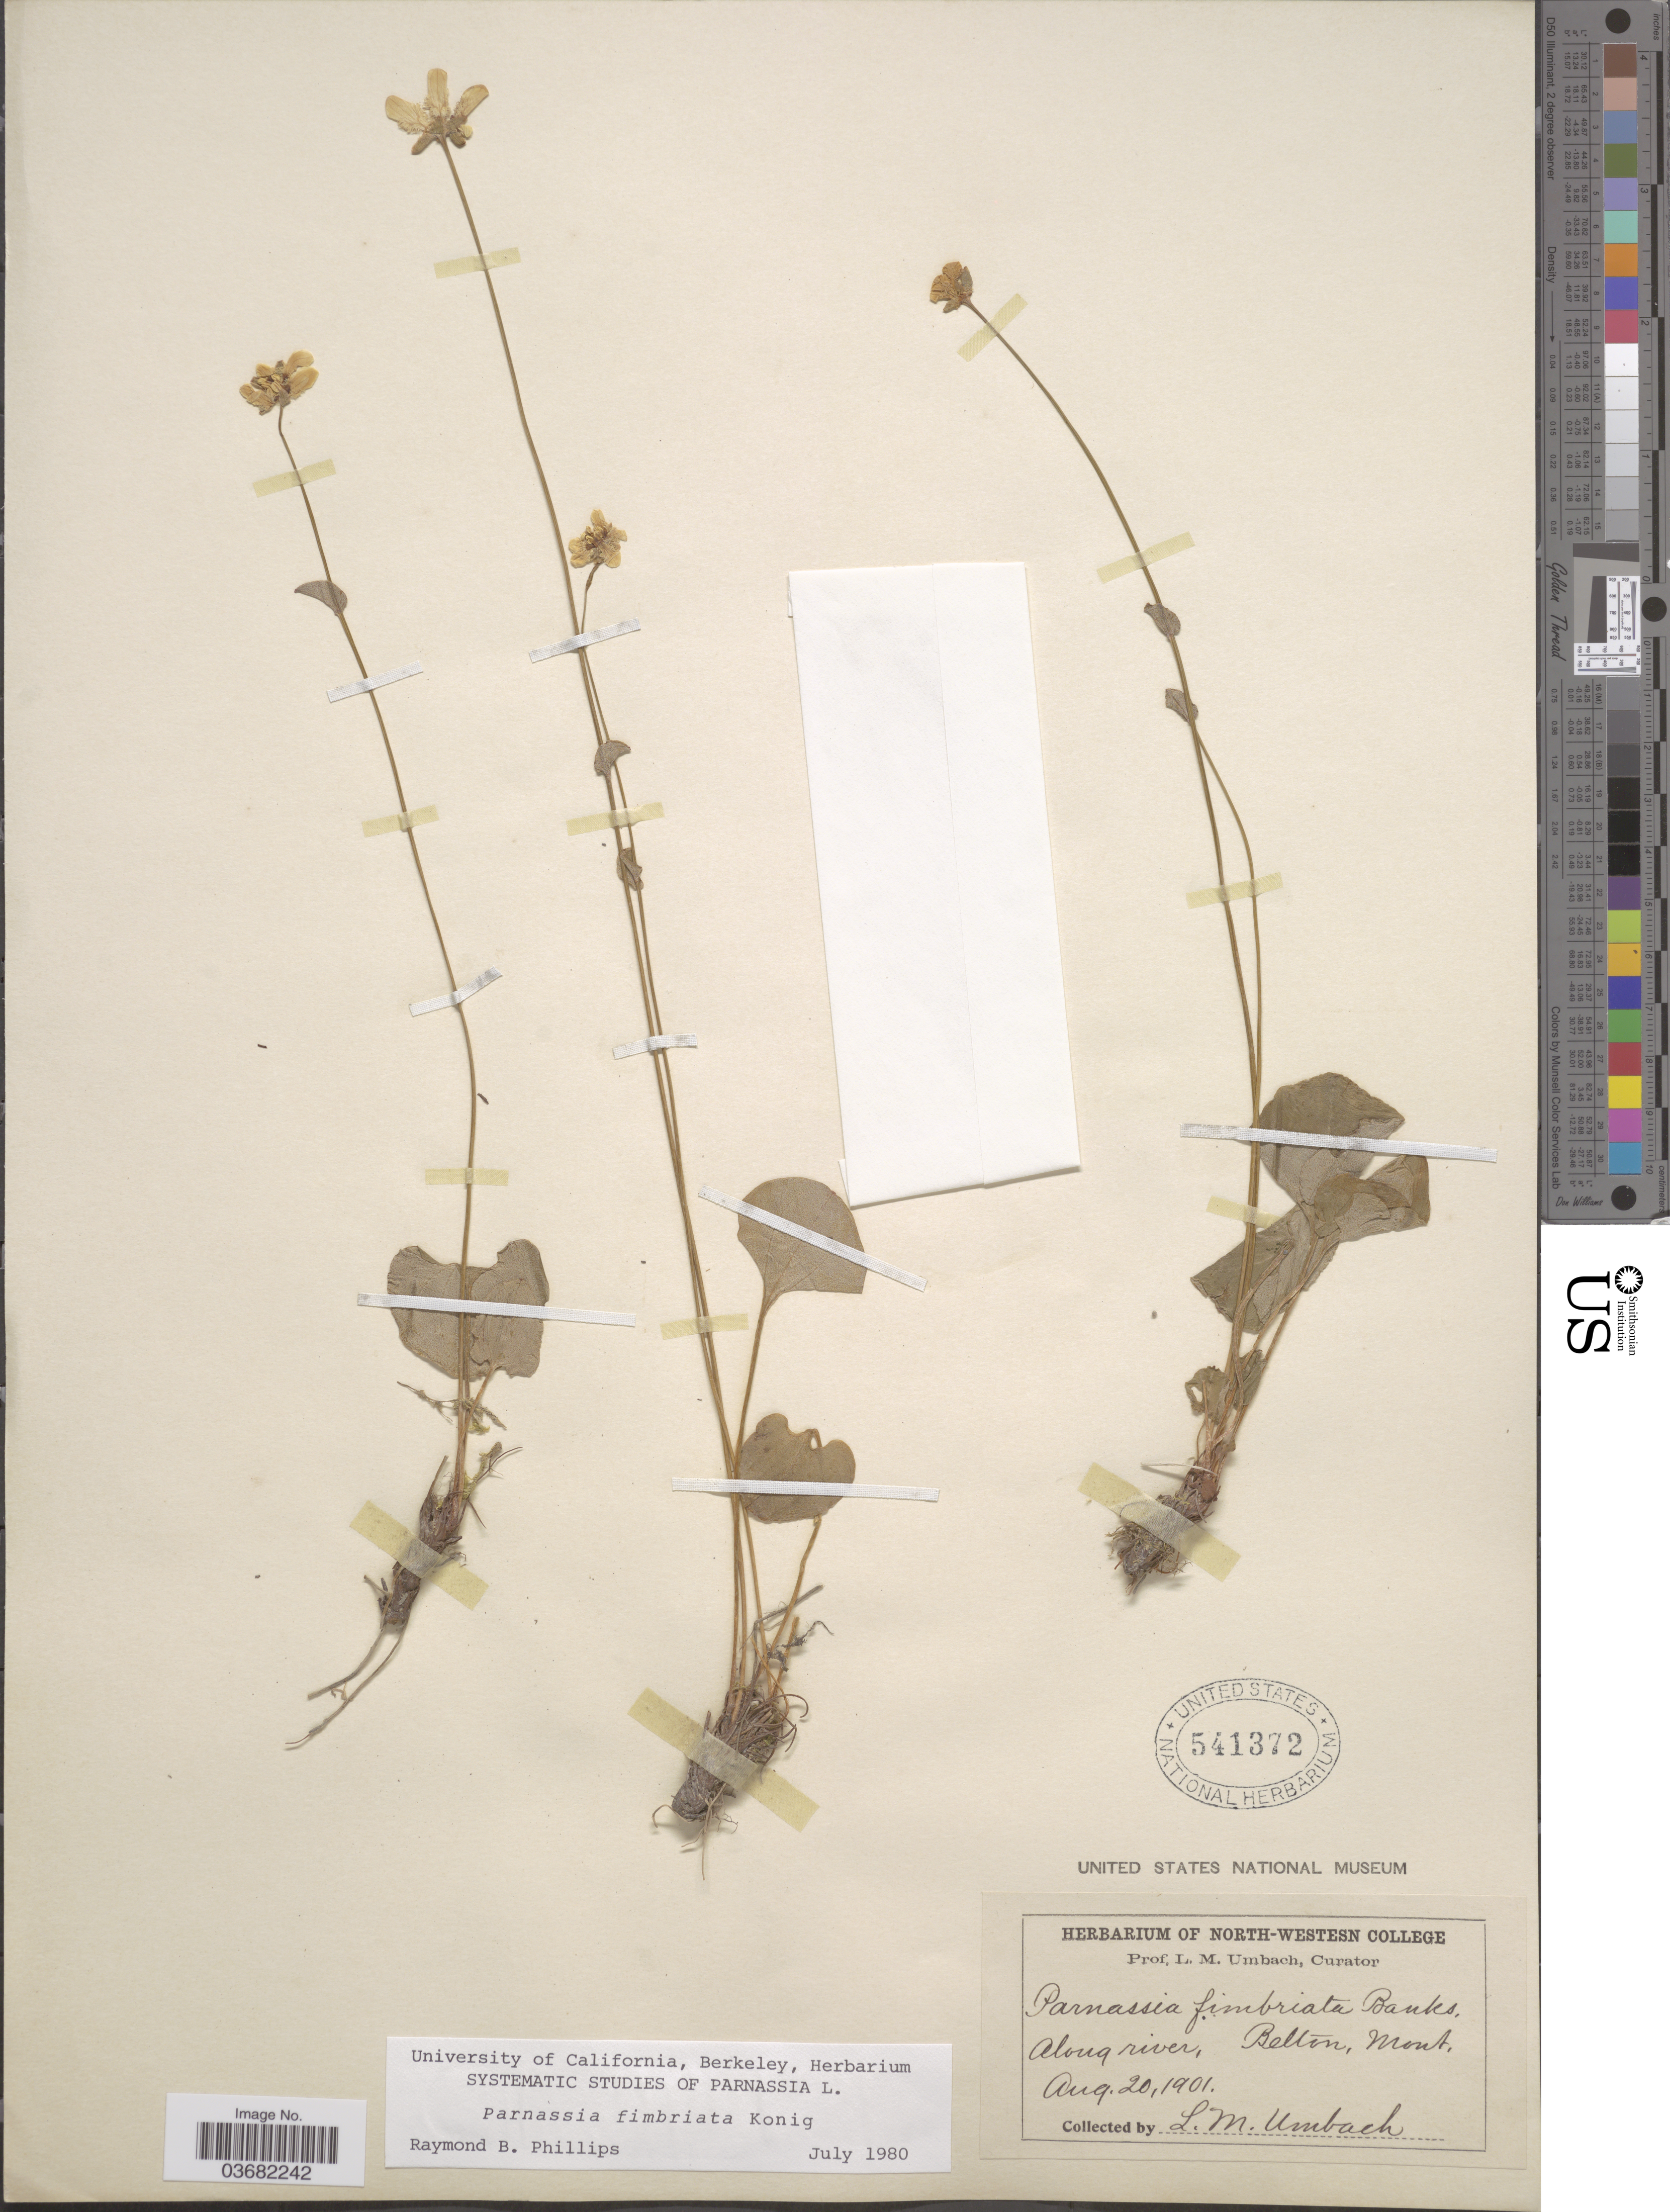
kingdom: Plantae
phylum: Tracheophyta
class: Magnoliopsida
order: Celastrales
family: Parnassiaceae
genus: Parnassia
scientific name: Parnassia fimbriata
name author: K.D. Koenig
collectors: L. M. Umbach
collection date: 1901-08-20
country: United States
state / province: Montana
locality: Along river, Belton.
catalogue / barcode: US 541372